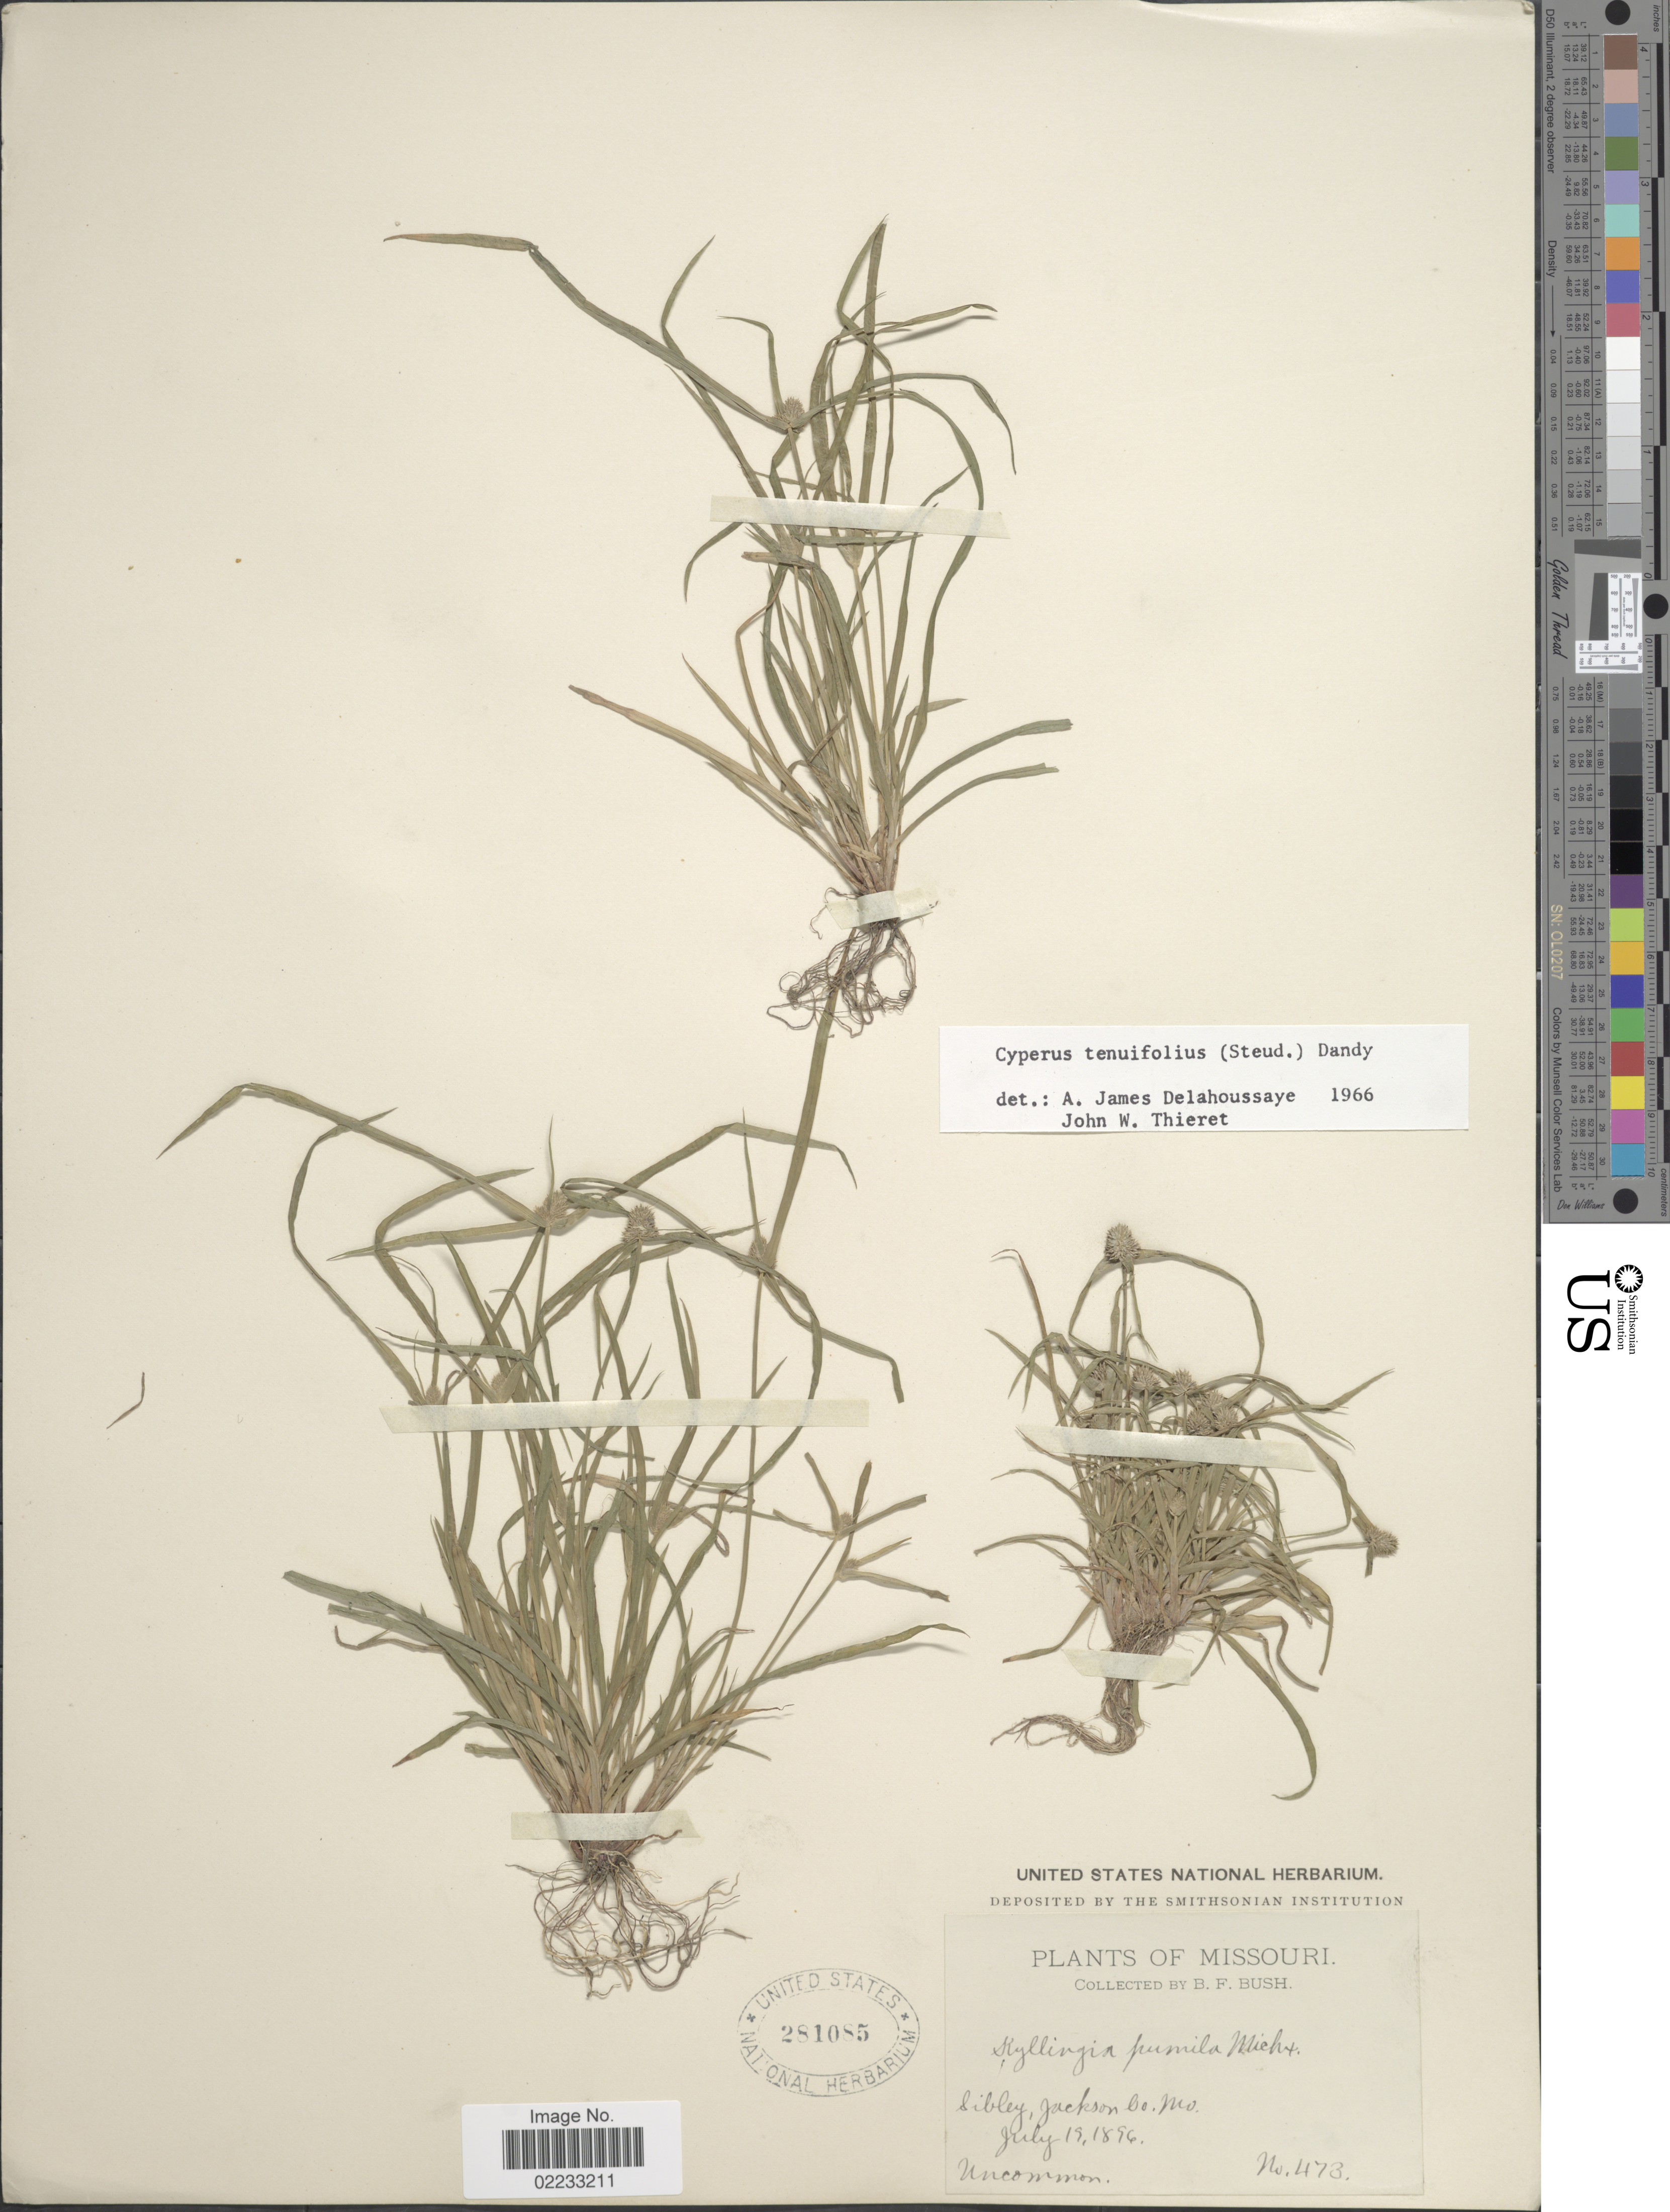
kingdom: Plantae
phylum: Tracheophyta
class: Liliopsida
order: Poales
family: Cyperaceae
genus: Cyperus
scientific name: Cyperus hortensis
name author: (Salzm. ex Steud.) Dorr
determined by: Strong, Mark T., (BOT), Smithsonian Institution - National Museum of Natural History (UNITED STATES)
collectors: B. F. Bush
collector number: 473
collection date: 1896-07-19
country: United States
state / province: Missouri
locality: Sibley, Jackson Co.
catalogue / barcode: US 281085